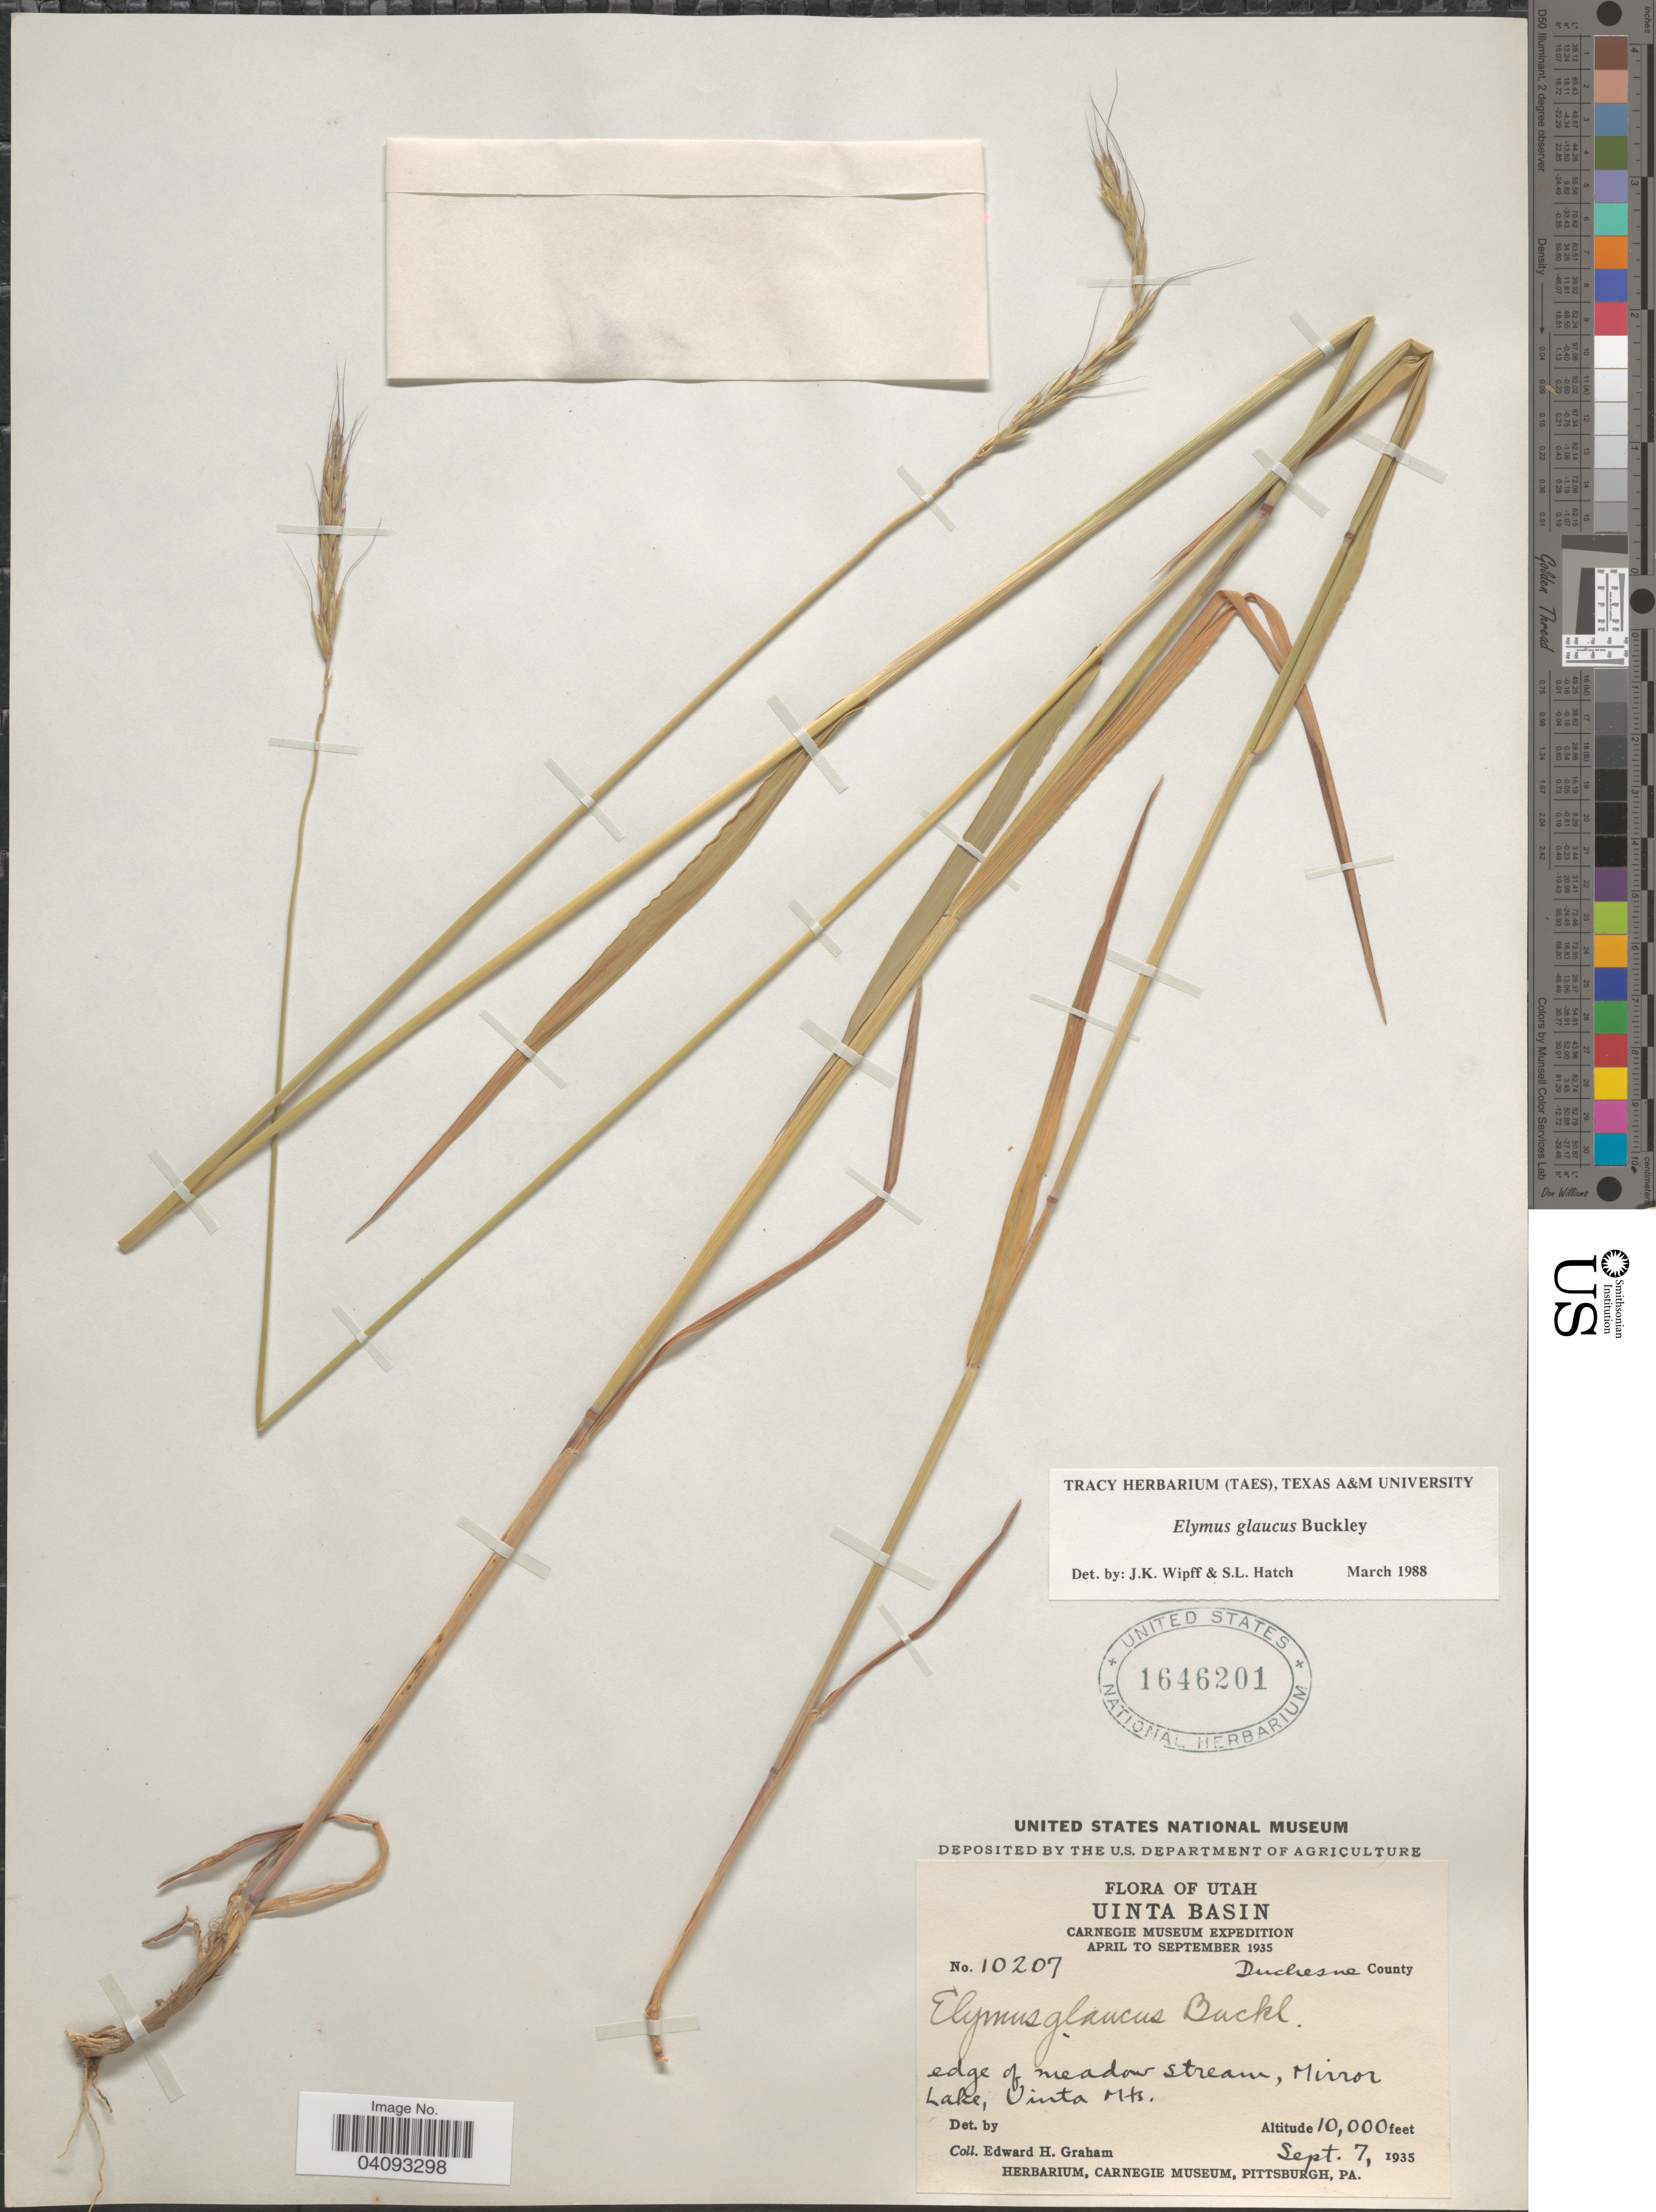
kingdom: Plantae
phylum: Tracheophyta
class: Liliopsida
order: Poales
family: Poaceae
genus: Elymus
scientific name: Elymus glaucus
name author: Buckley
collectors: E. H. Graham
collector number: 10207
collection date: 1935-09-07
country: United States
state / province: Utah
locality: Uinta Basin. Carnegie Museum Expedition April to September 1935. Duchesne County. Edge of meadow stream, Mirror Lake, Uinta Mts.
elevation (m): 3048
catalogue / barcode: US 1646201